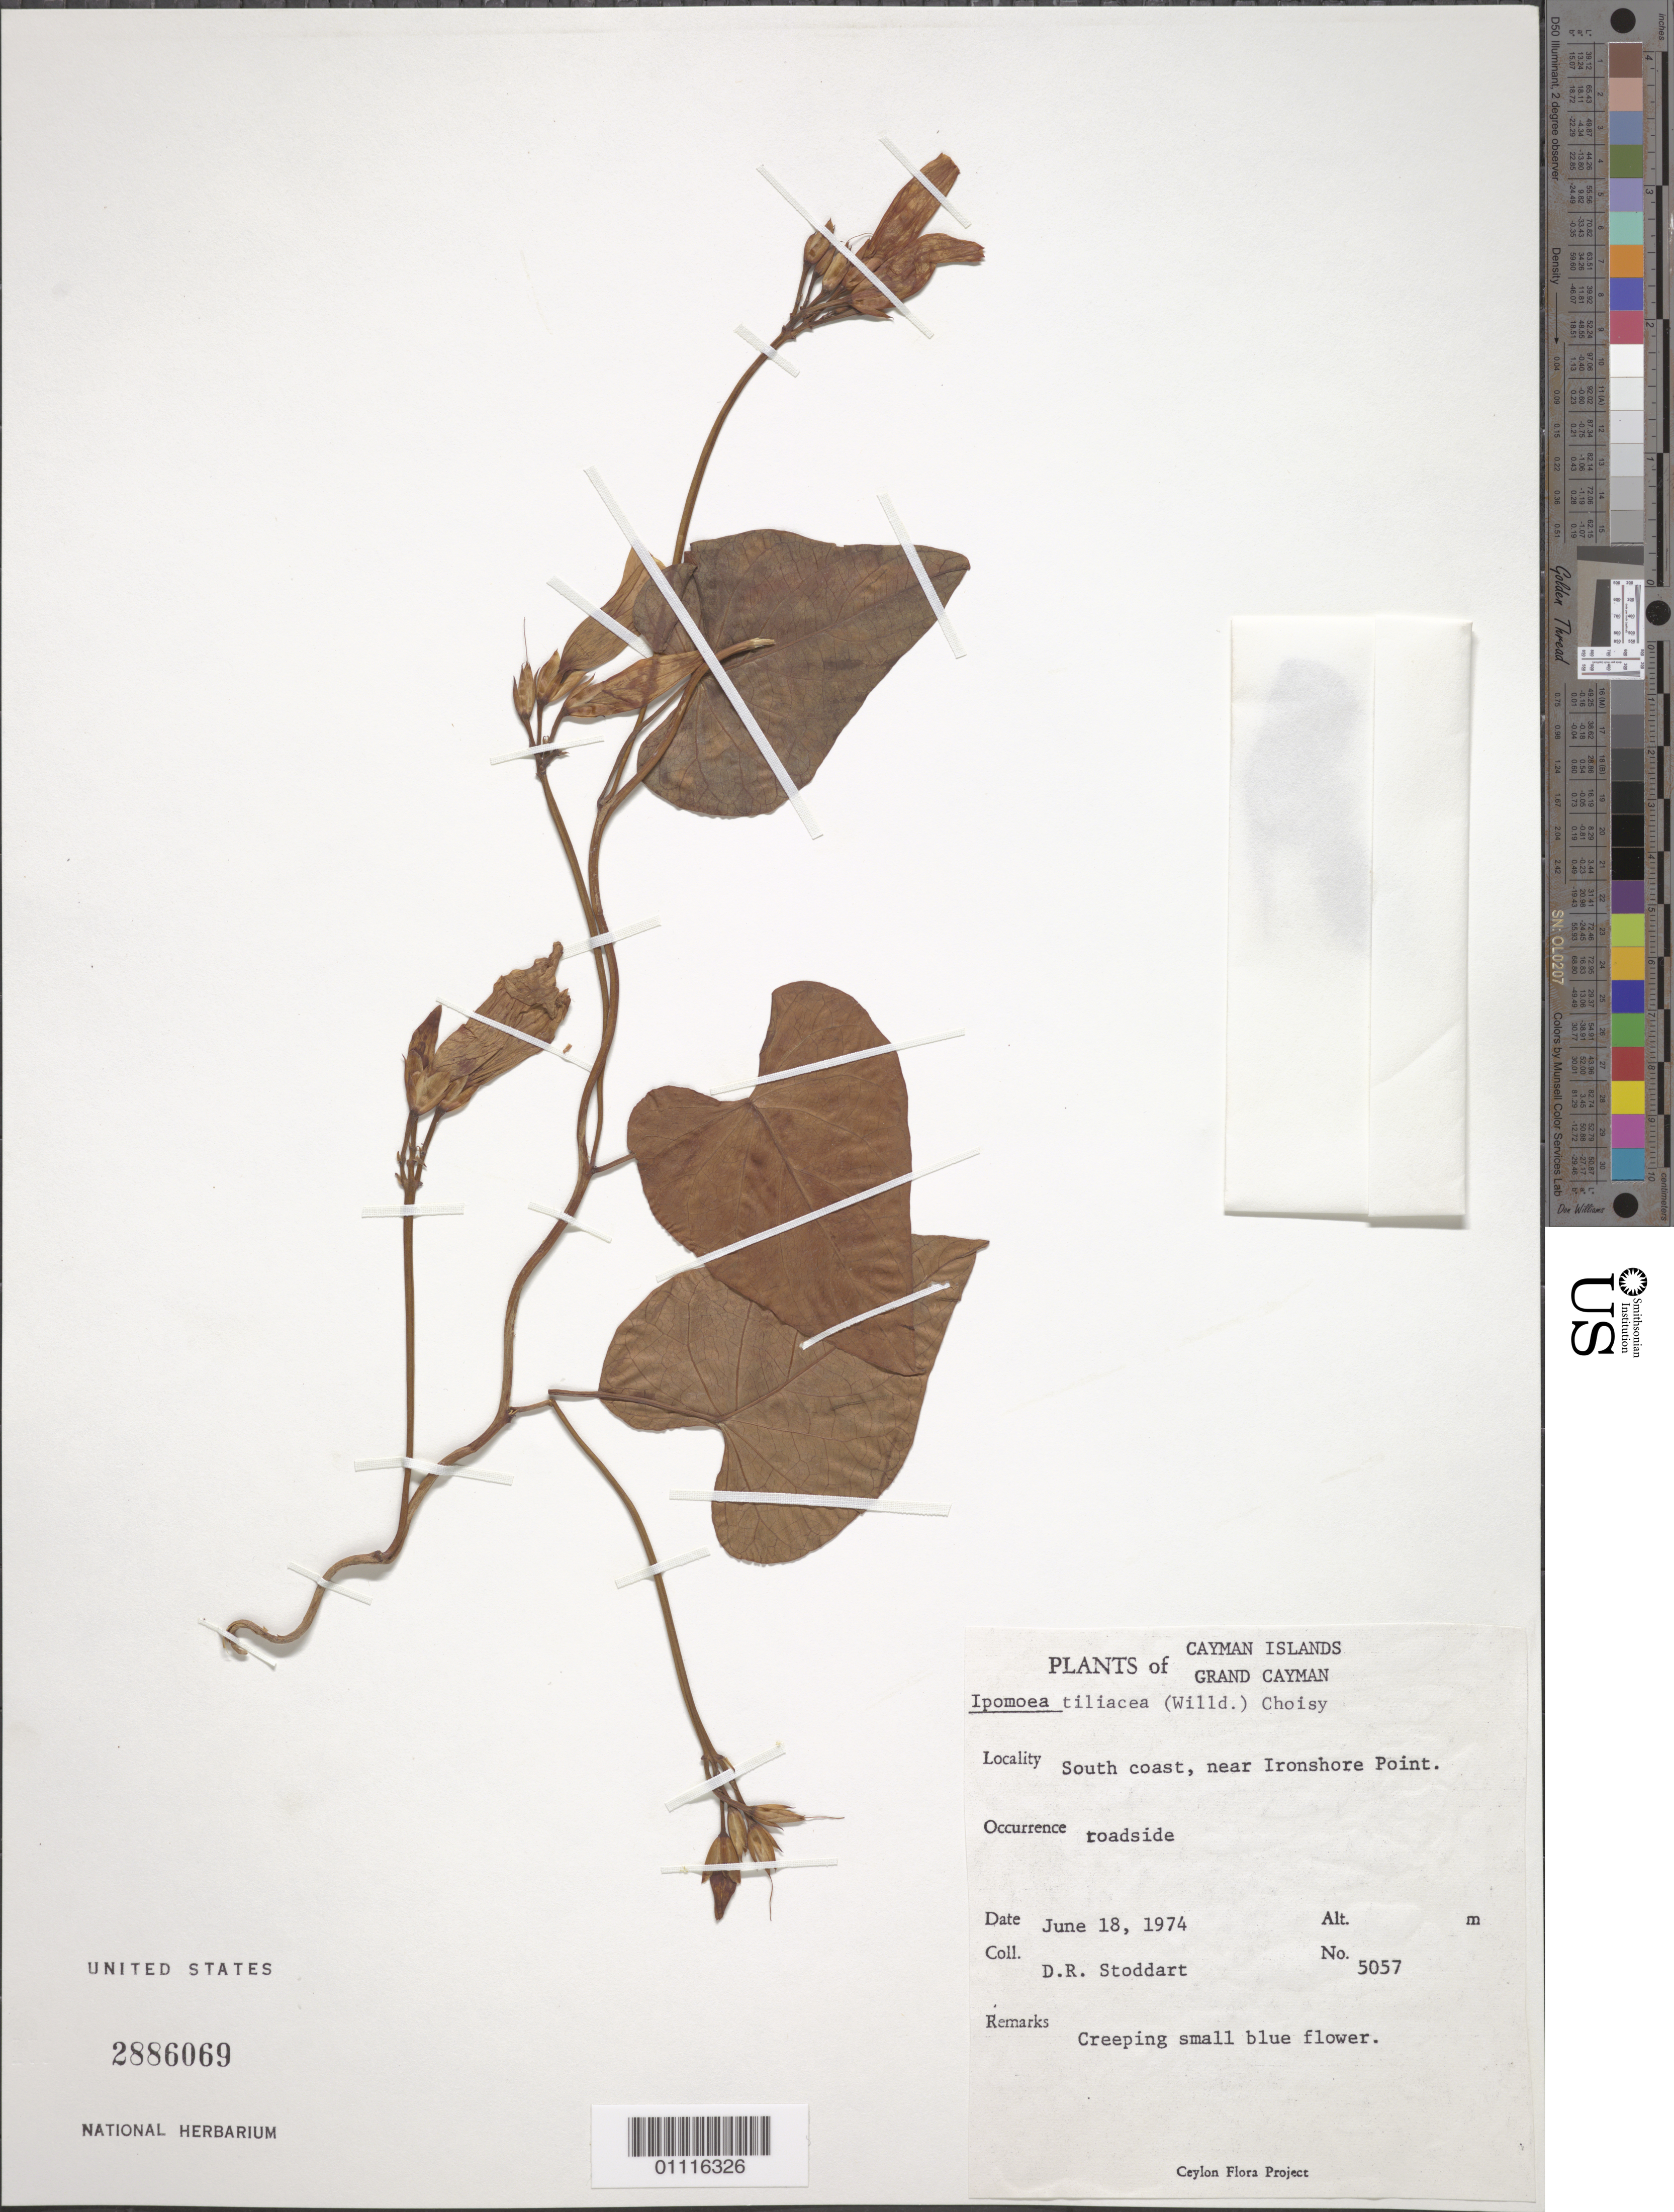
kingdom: Plantae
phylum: Tracheophyta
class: Magnoliopsida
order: Solanales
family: Convolvulaceae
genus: Ipomoea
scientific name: Ipomoea tiliacea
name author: (Willd.) Choisy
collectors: D. R. Stoddart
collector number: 5057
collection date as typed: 18 Jun 1974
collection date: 1974-06-18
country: Cayman Islands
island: Grand Cayman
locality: S coast, near Ironshore Point. Roadside.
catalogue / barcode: US 2886069